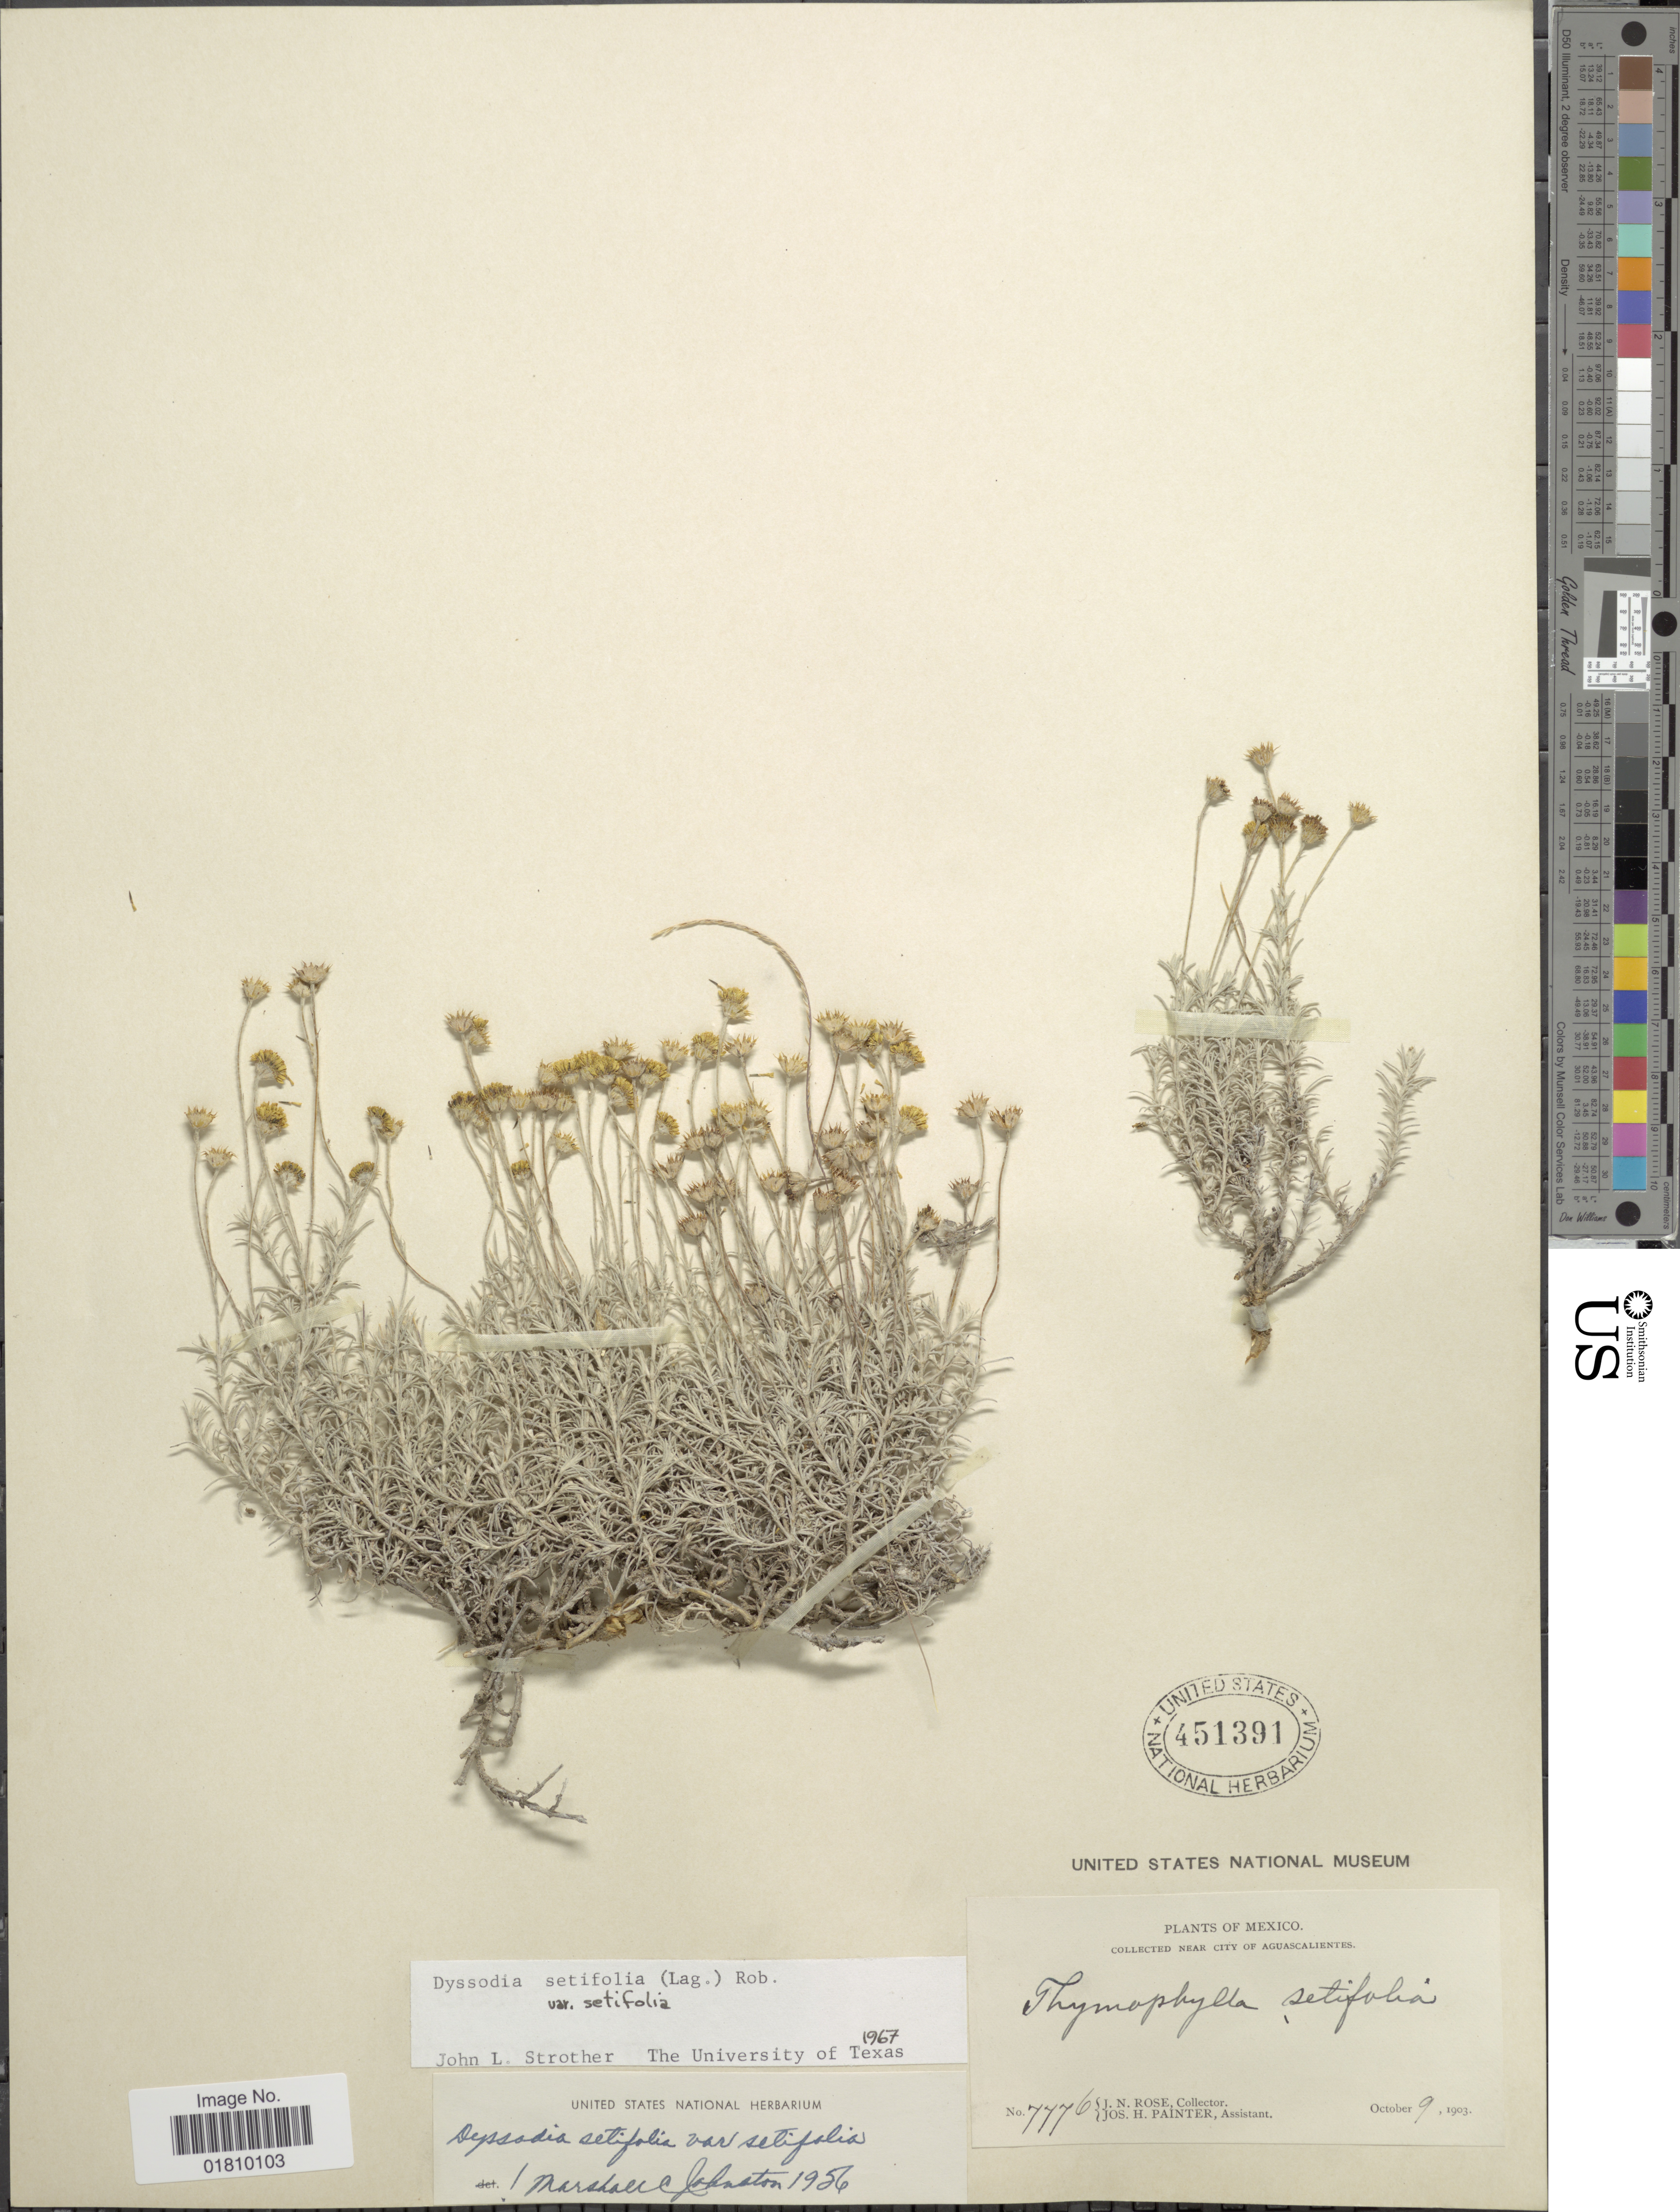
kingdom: Plantae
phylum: Tracheophyta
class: Magnoliopsida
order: Asterales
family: Asteraceae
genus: Thymophylla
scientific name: Thymophylla setifolia var. setifolia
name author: Lag.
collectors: J. N. Rose & J. H. Painter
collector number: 7776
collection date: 1903-10-09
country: Mexico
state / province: Aguascalientes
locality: Near city of Aguascalientes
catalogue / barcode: US 451391